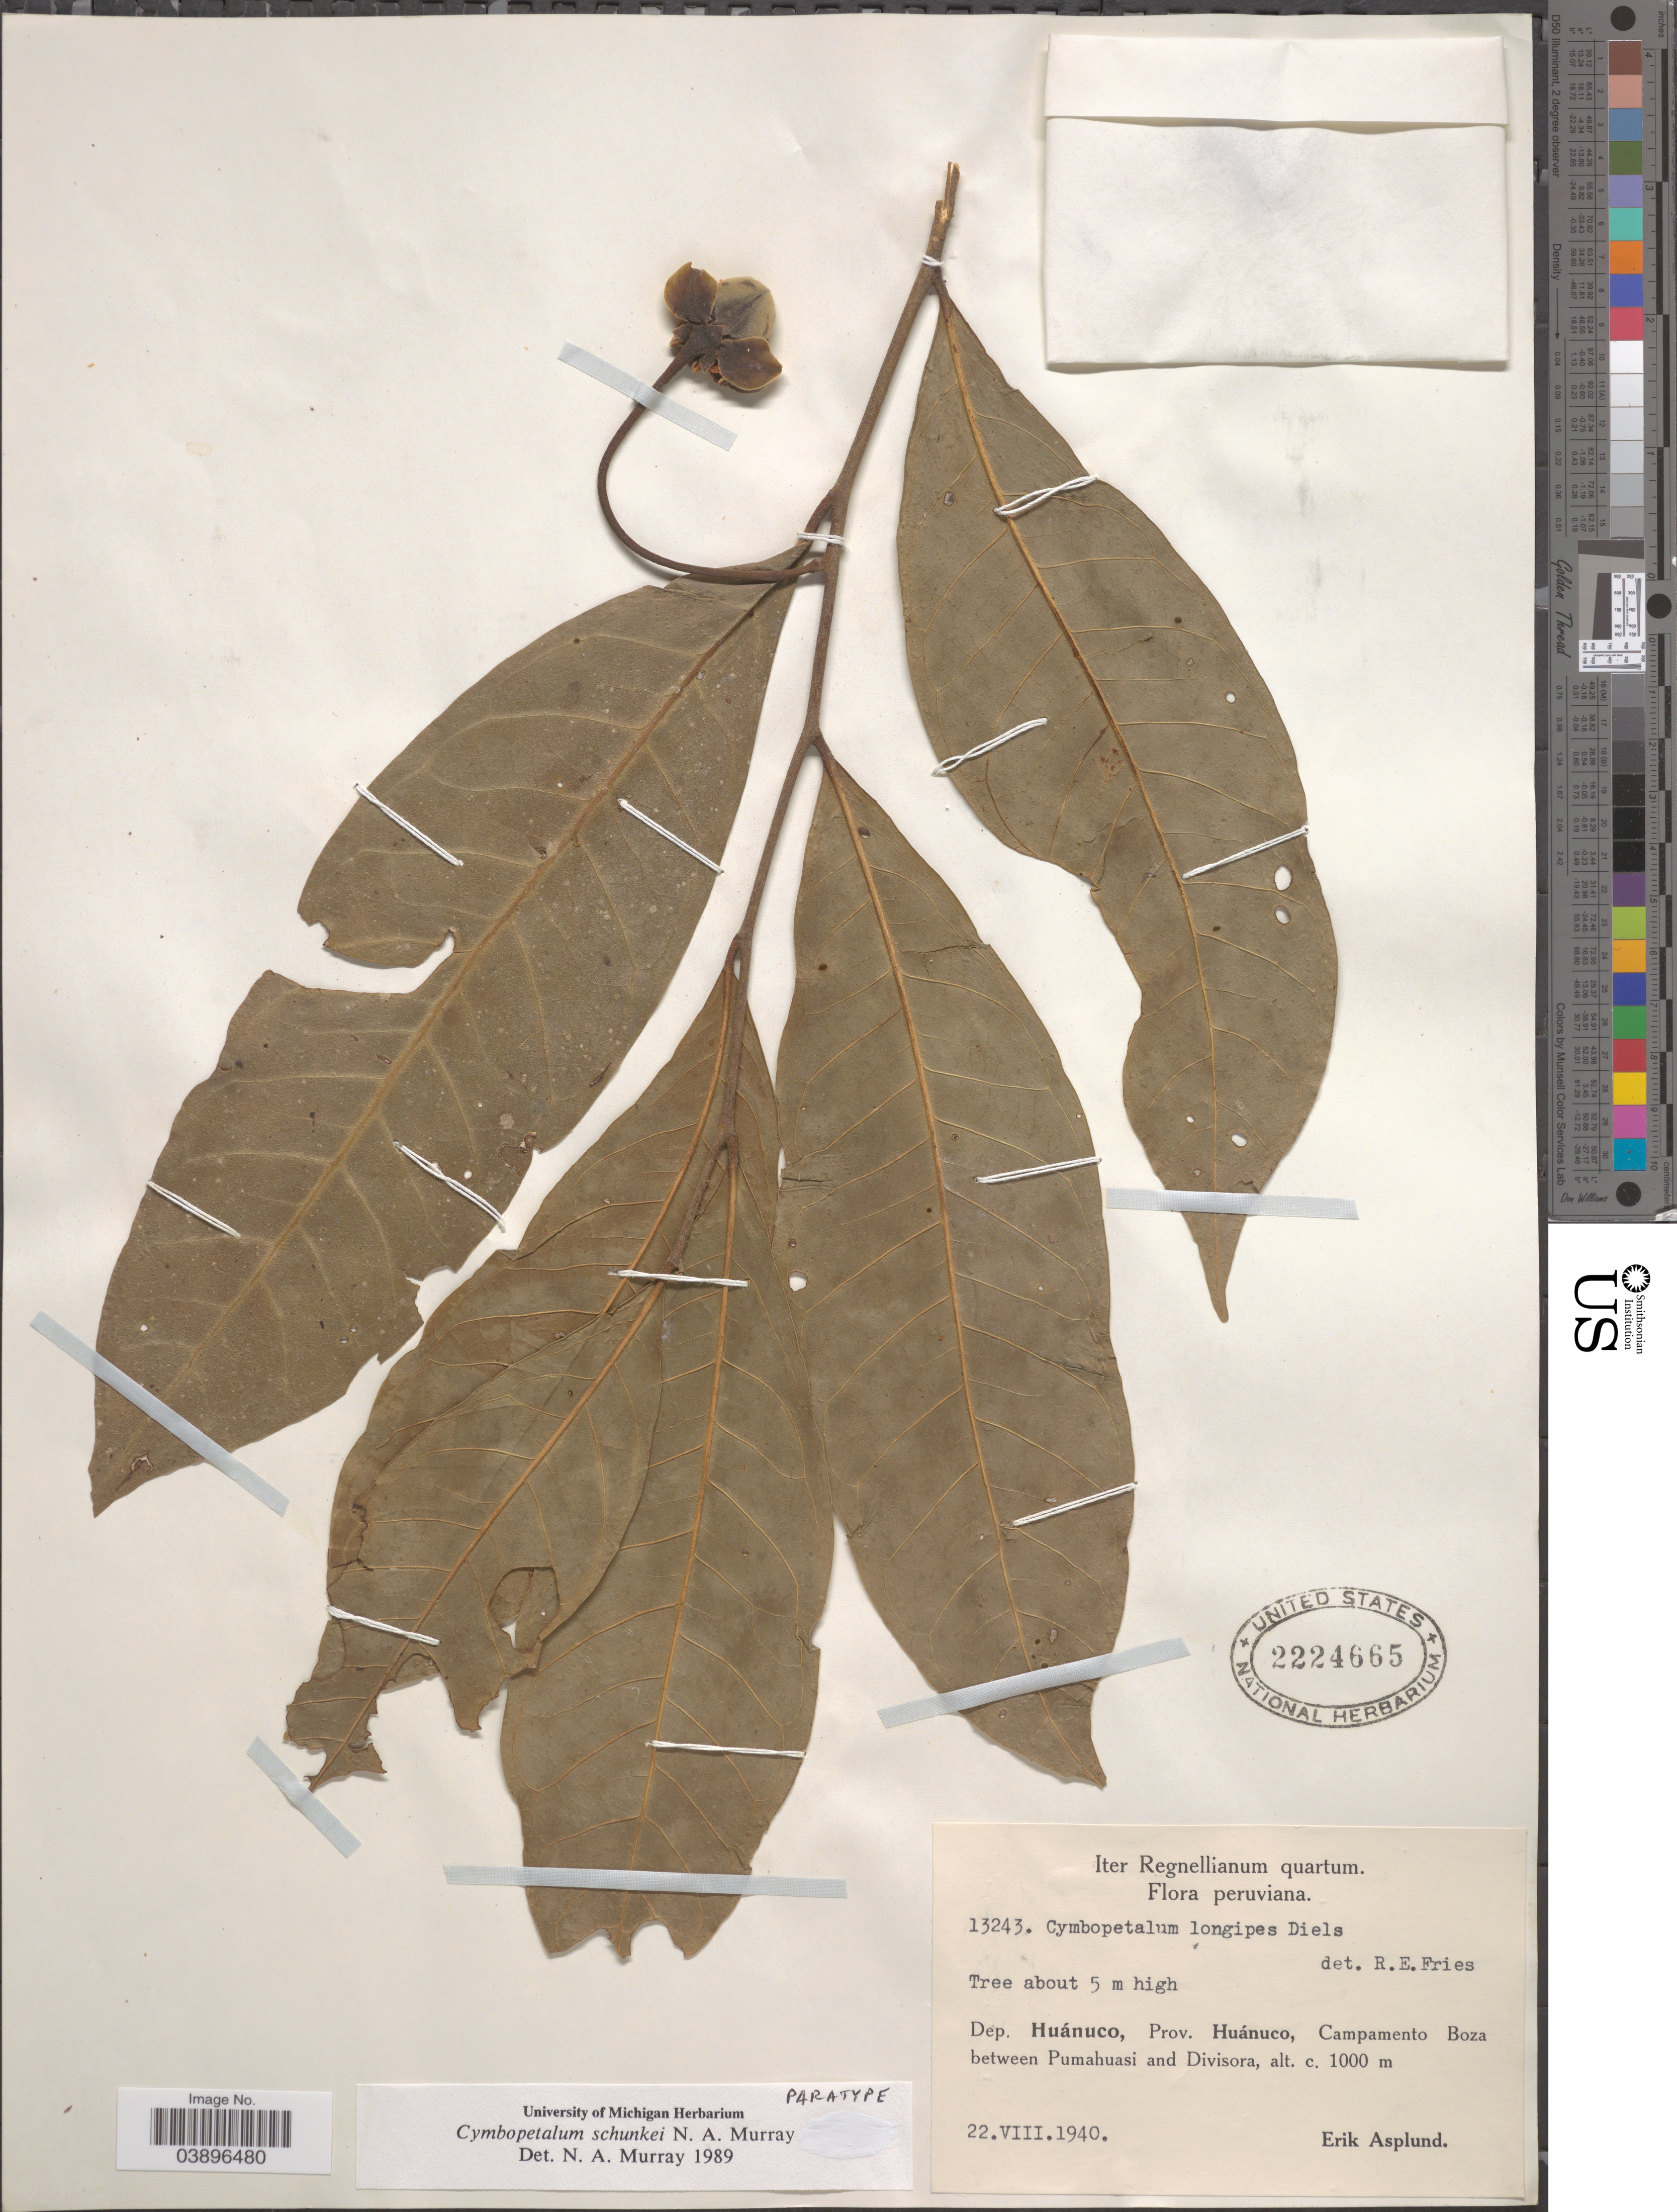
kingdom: Plantae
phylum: Tracheophyta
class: Magnoliopsida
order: Magnoliales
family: Annonaceae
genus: Cymbopetalum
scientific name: Cymbopetalum schunkei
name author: N.A. Murray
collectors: E. Asplund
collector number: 13243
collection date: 1940-08-22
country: Peru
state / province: Huánuco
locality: Dep. Huánuco, Campamento Boza between Pumahuasi and Divisora.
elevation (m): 1000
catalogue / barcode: US 2224665